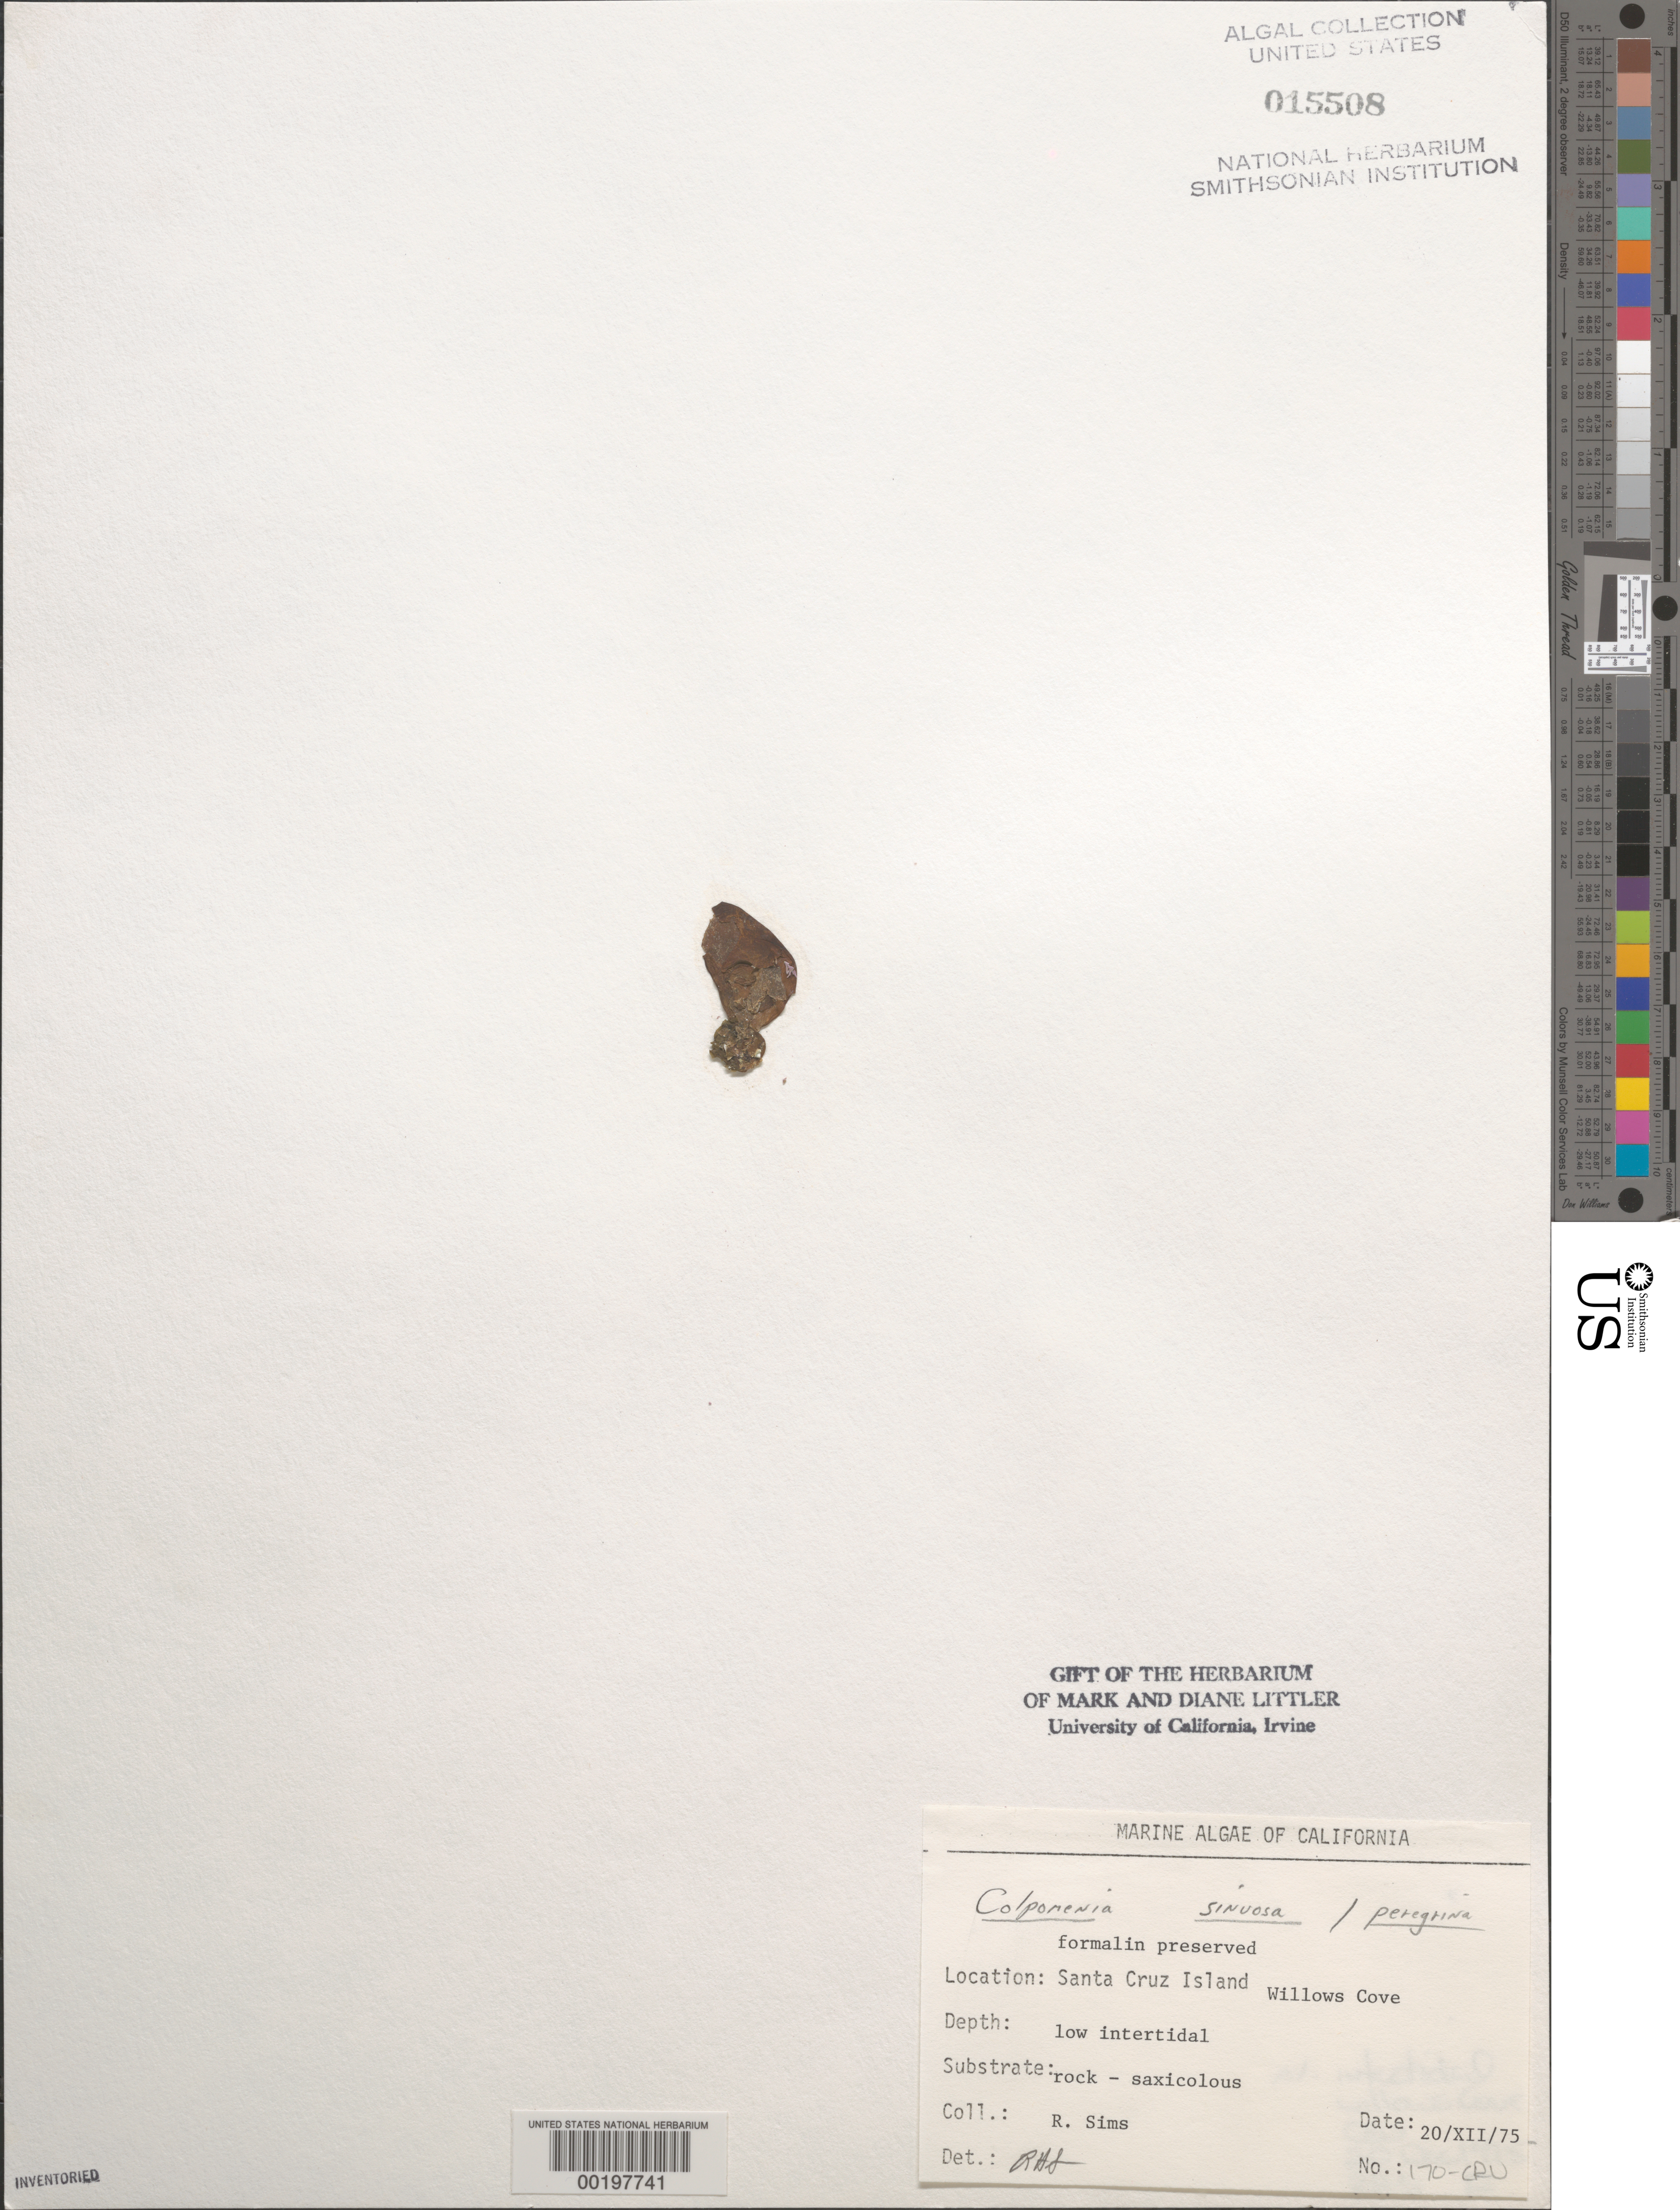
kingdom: Chromista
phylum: Ochrophyta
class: Phaeophyceae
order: Scytosiphonales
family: Scytosiphonaceae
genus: Colpomenia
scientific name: Colpomenia sinuosa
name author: (K. Mert. ex Roth) Derbes & Solier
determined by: Sims, Robert H.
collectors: R. H. Sims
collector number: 170-cru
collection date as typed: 20 Dec 1975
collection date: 1975-12-20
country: United States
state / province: California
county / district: Santa Barbara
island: Santa Cruz Island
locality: Willows Cove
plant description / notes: BLM-SOCALBIGHT Rocky Intertidal Survey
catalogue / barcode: US 15508